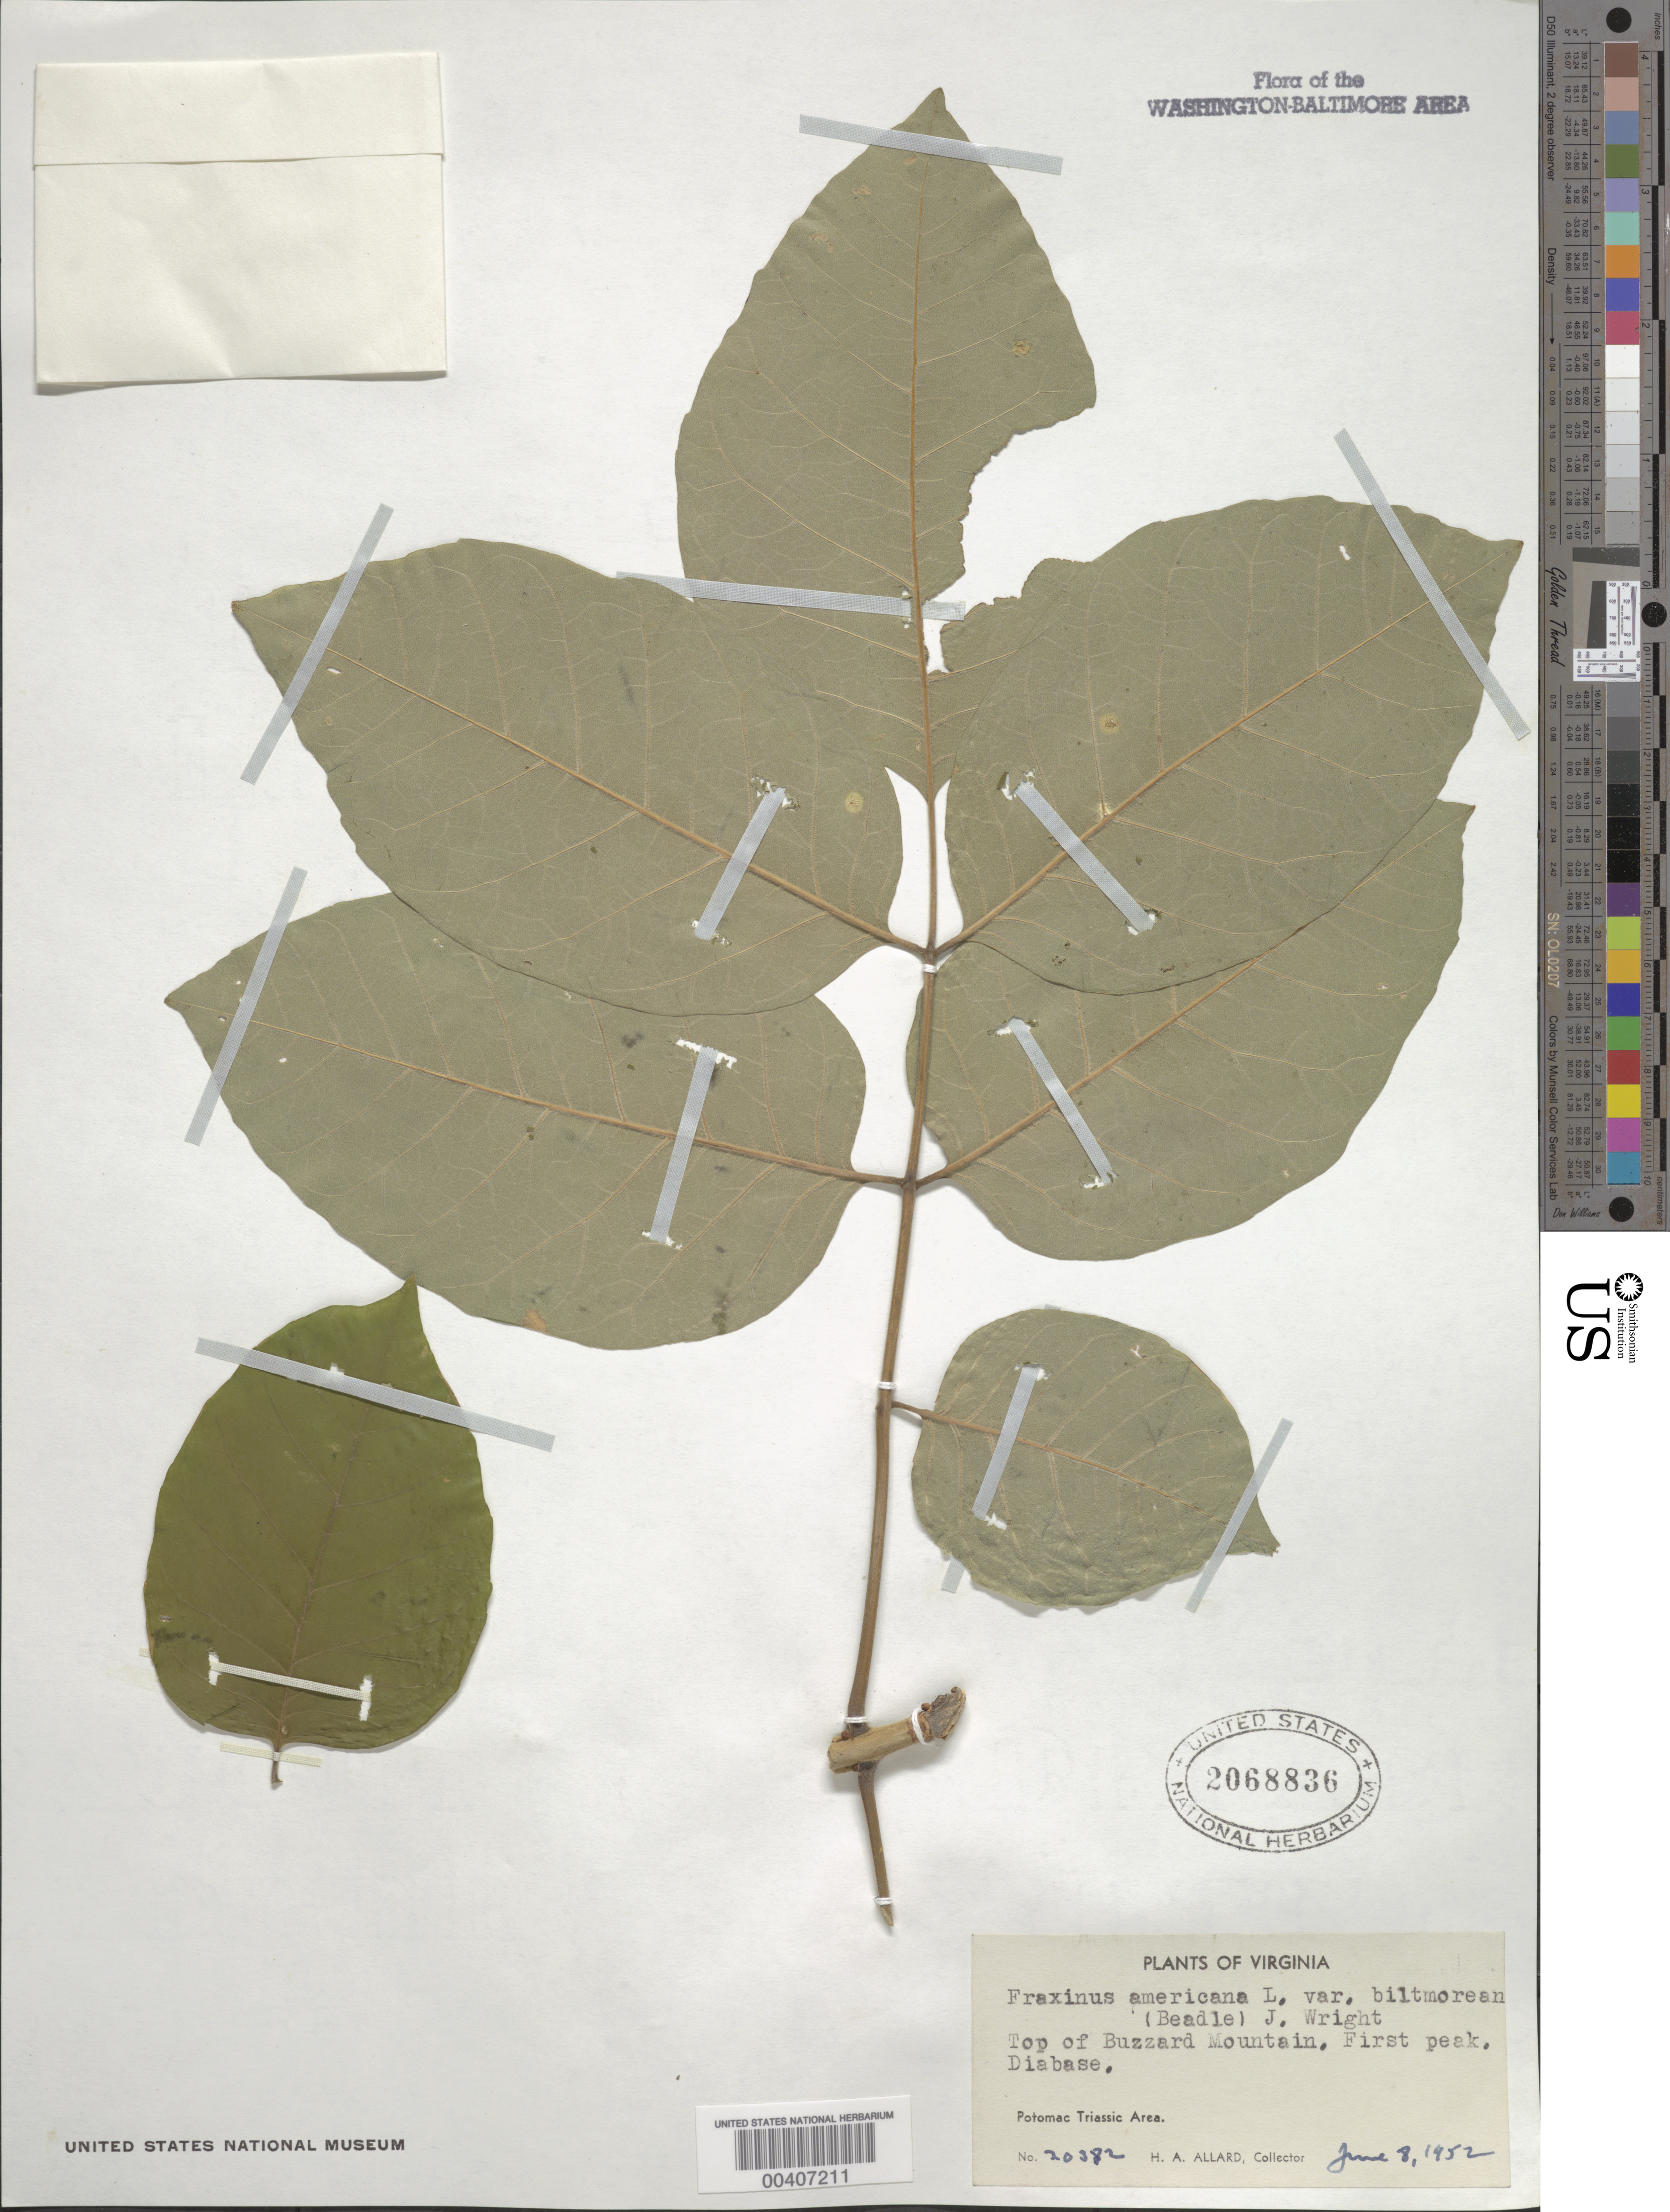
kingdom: Plantae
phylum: Tracheophyta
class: Magnoliopsida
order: Lamiales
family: Oleaceae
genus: Fraxinus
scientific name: Fraxinus americana var. biltmoreana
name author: (Beadle) J.W. Wright ex Fernald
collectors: H. A. Allard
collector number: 20382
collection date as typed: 08 Jun 1952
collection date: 1952-06-08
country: United States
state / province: Virginia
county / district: Culpeper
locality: Buzzard Mountain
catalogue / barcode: US 2068836